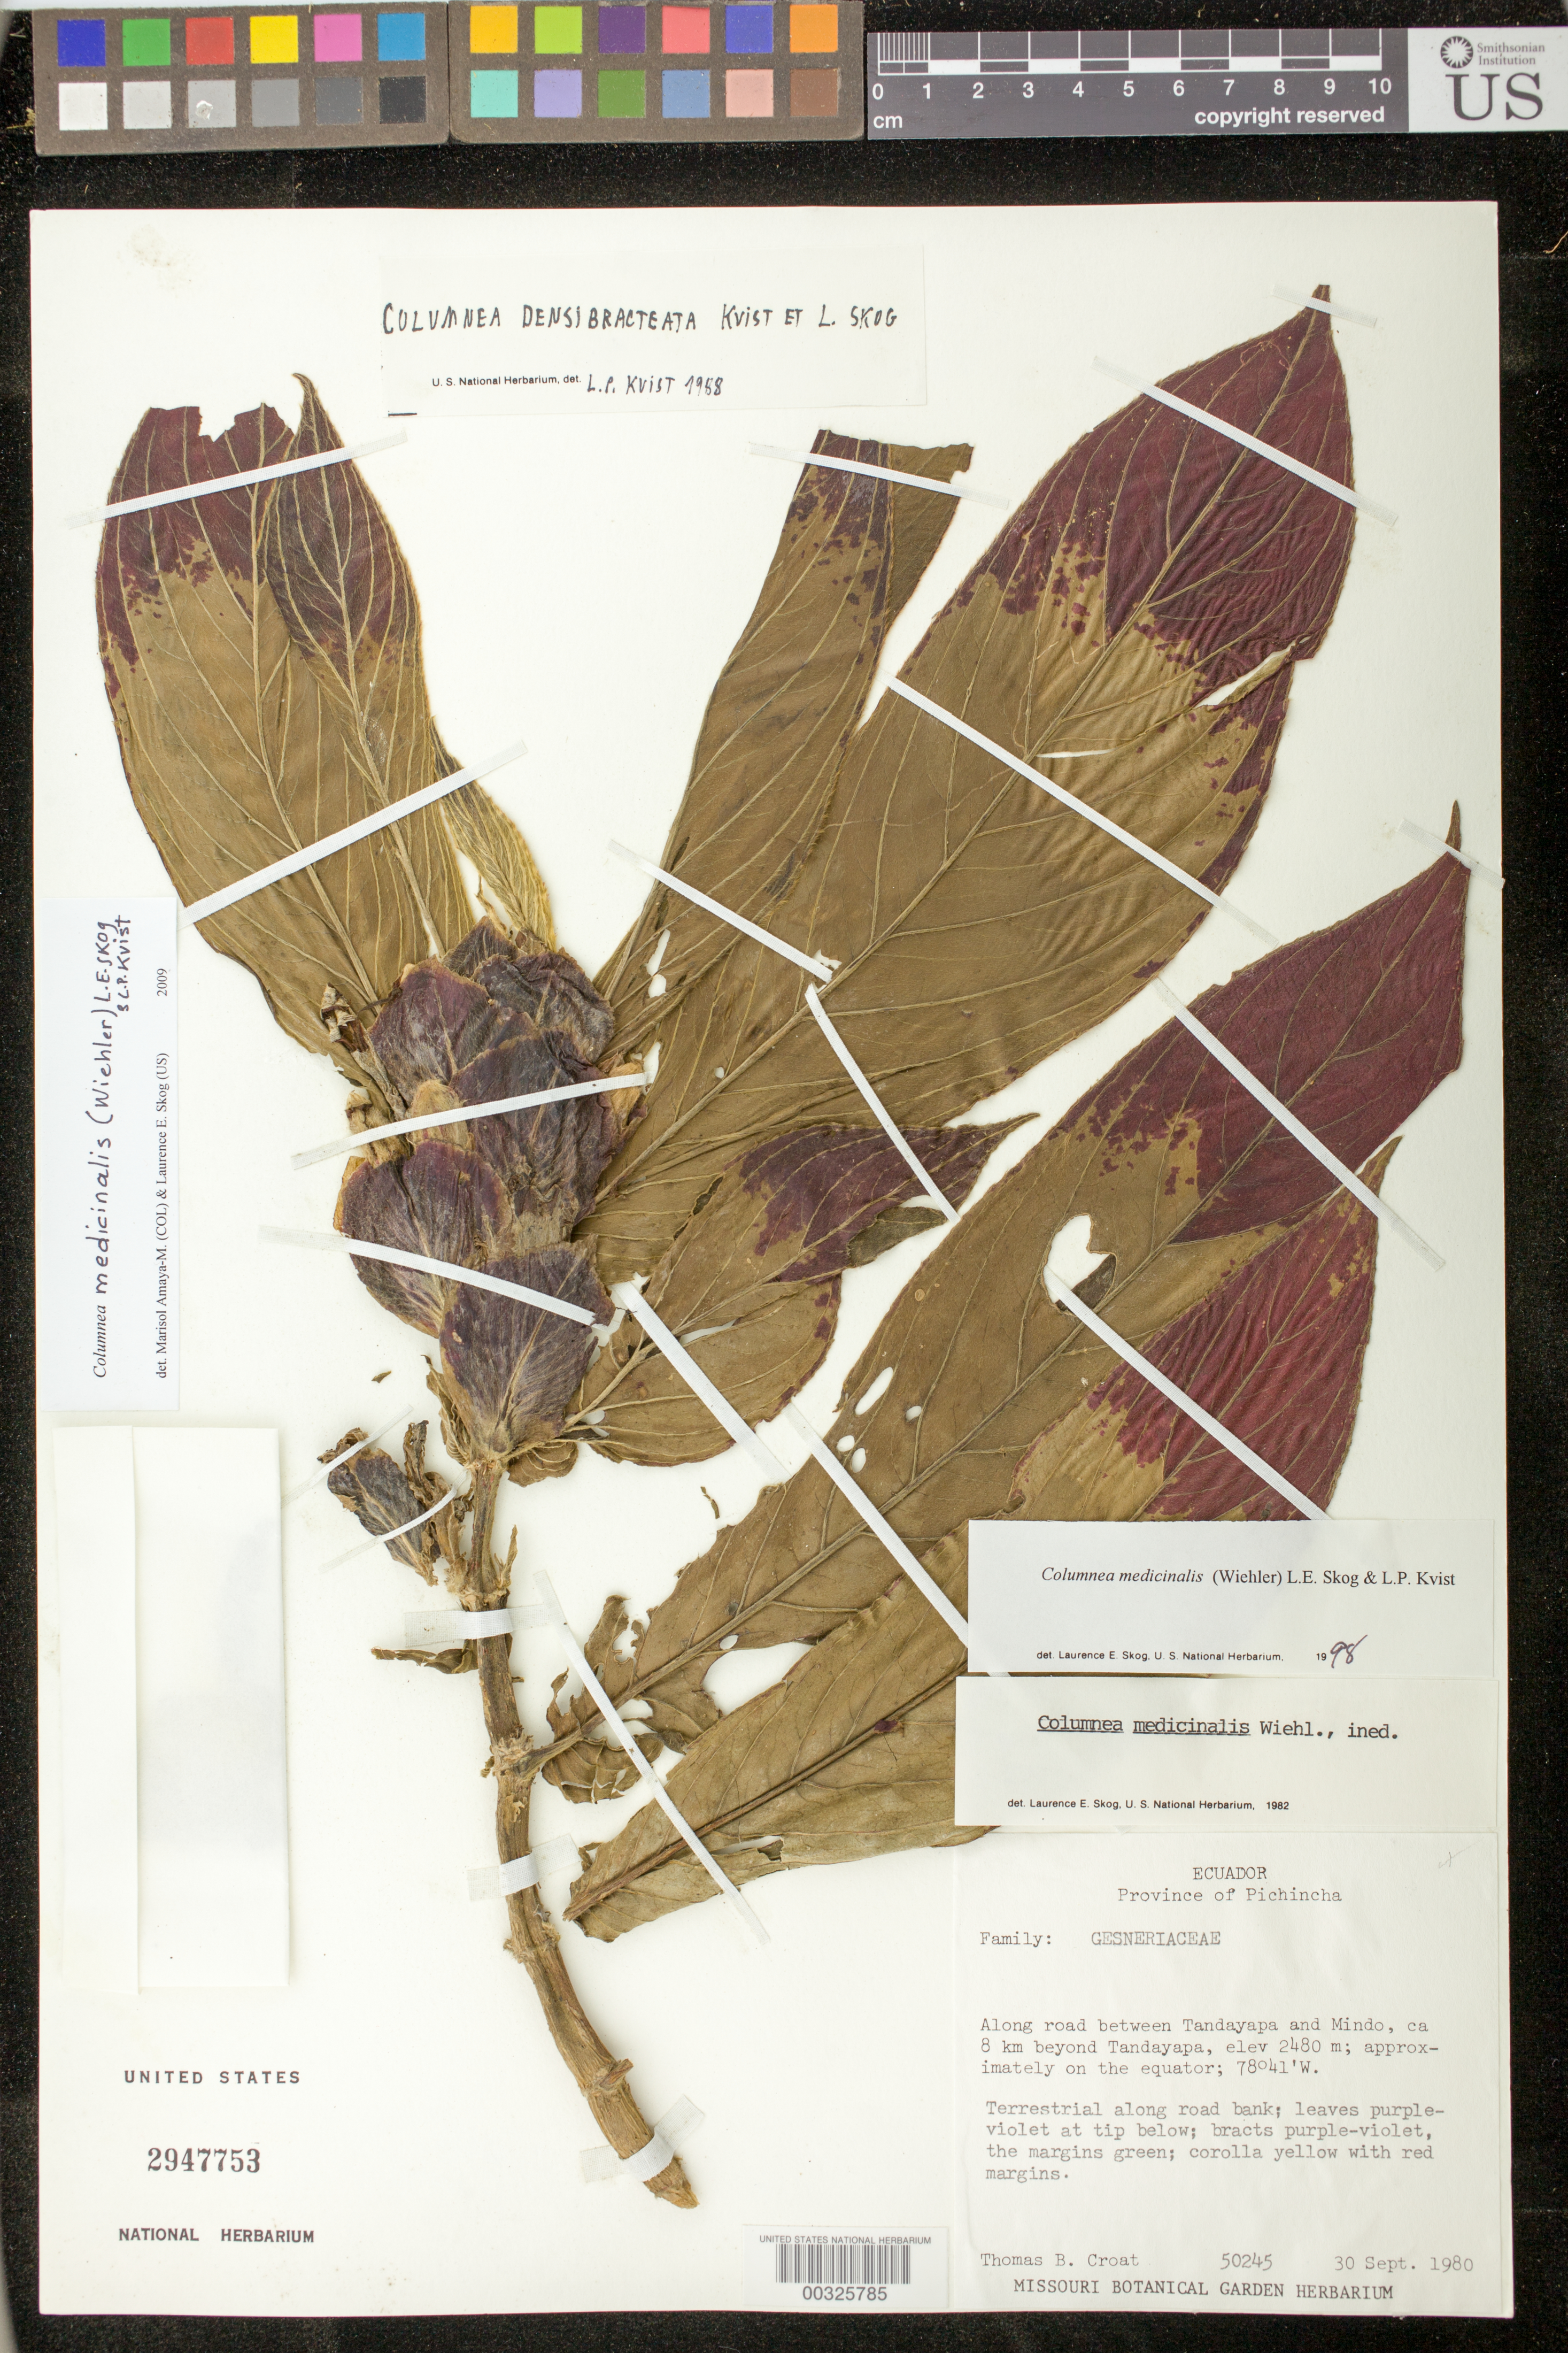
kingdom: Plantae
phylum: Tracheophyta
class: Magnoliopsida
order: Lamiales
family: Gesneriaceae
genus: Columnea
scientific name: Columnea medicinalis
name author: (Wiehler) L.E. Skog & L.P. Kvist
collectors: T. B. Croat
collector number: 50245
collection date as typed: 30 Sep 1980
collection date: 1980-09-30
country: Ecuador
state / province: Pichincha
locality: Along road between Tandayapa and Mindo, ca 8 km beyond Tandayapa, approx on the Equator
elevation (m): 2480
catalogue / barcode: US 2947753